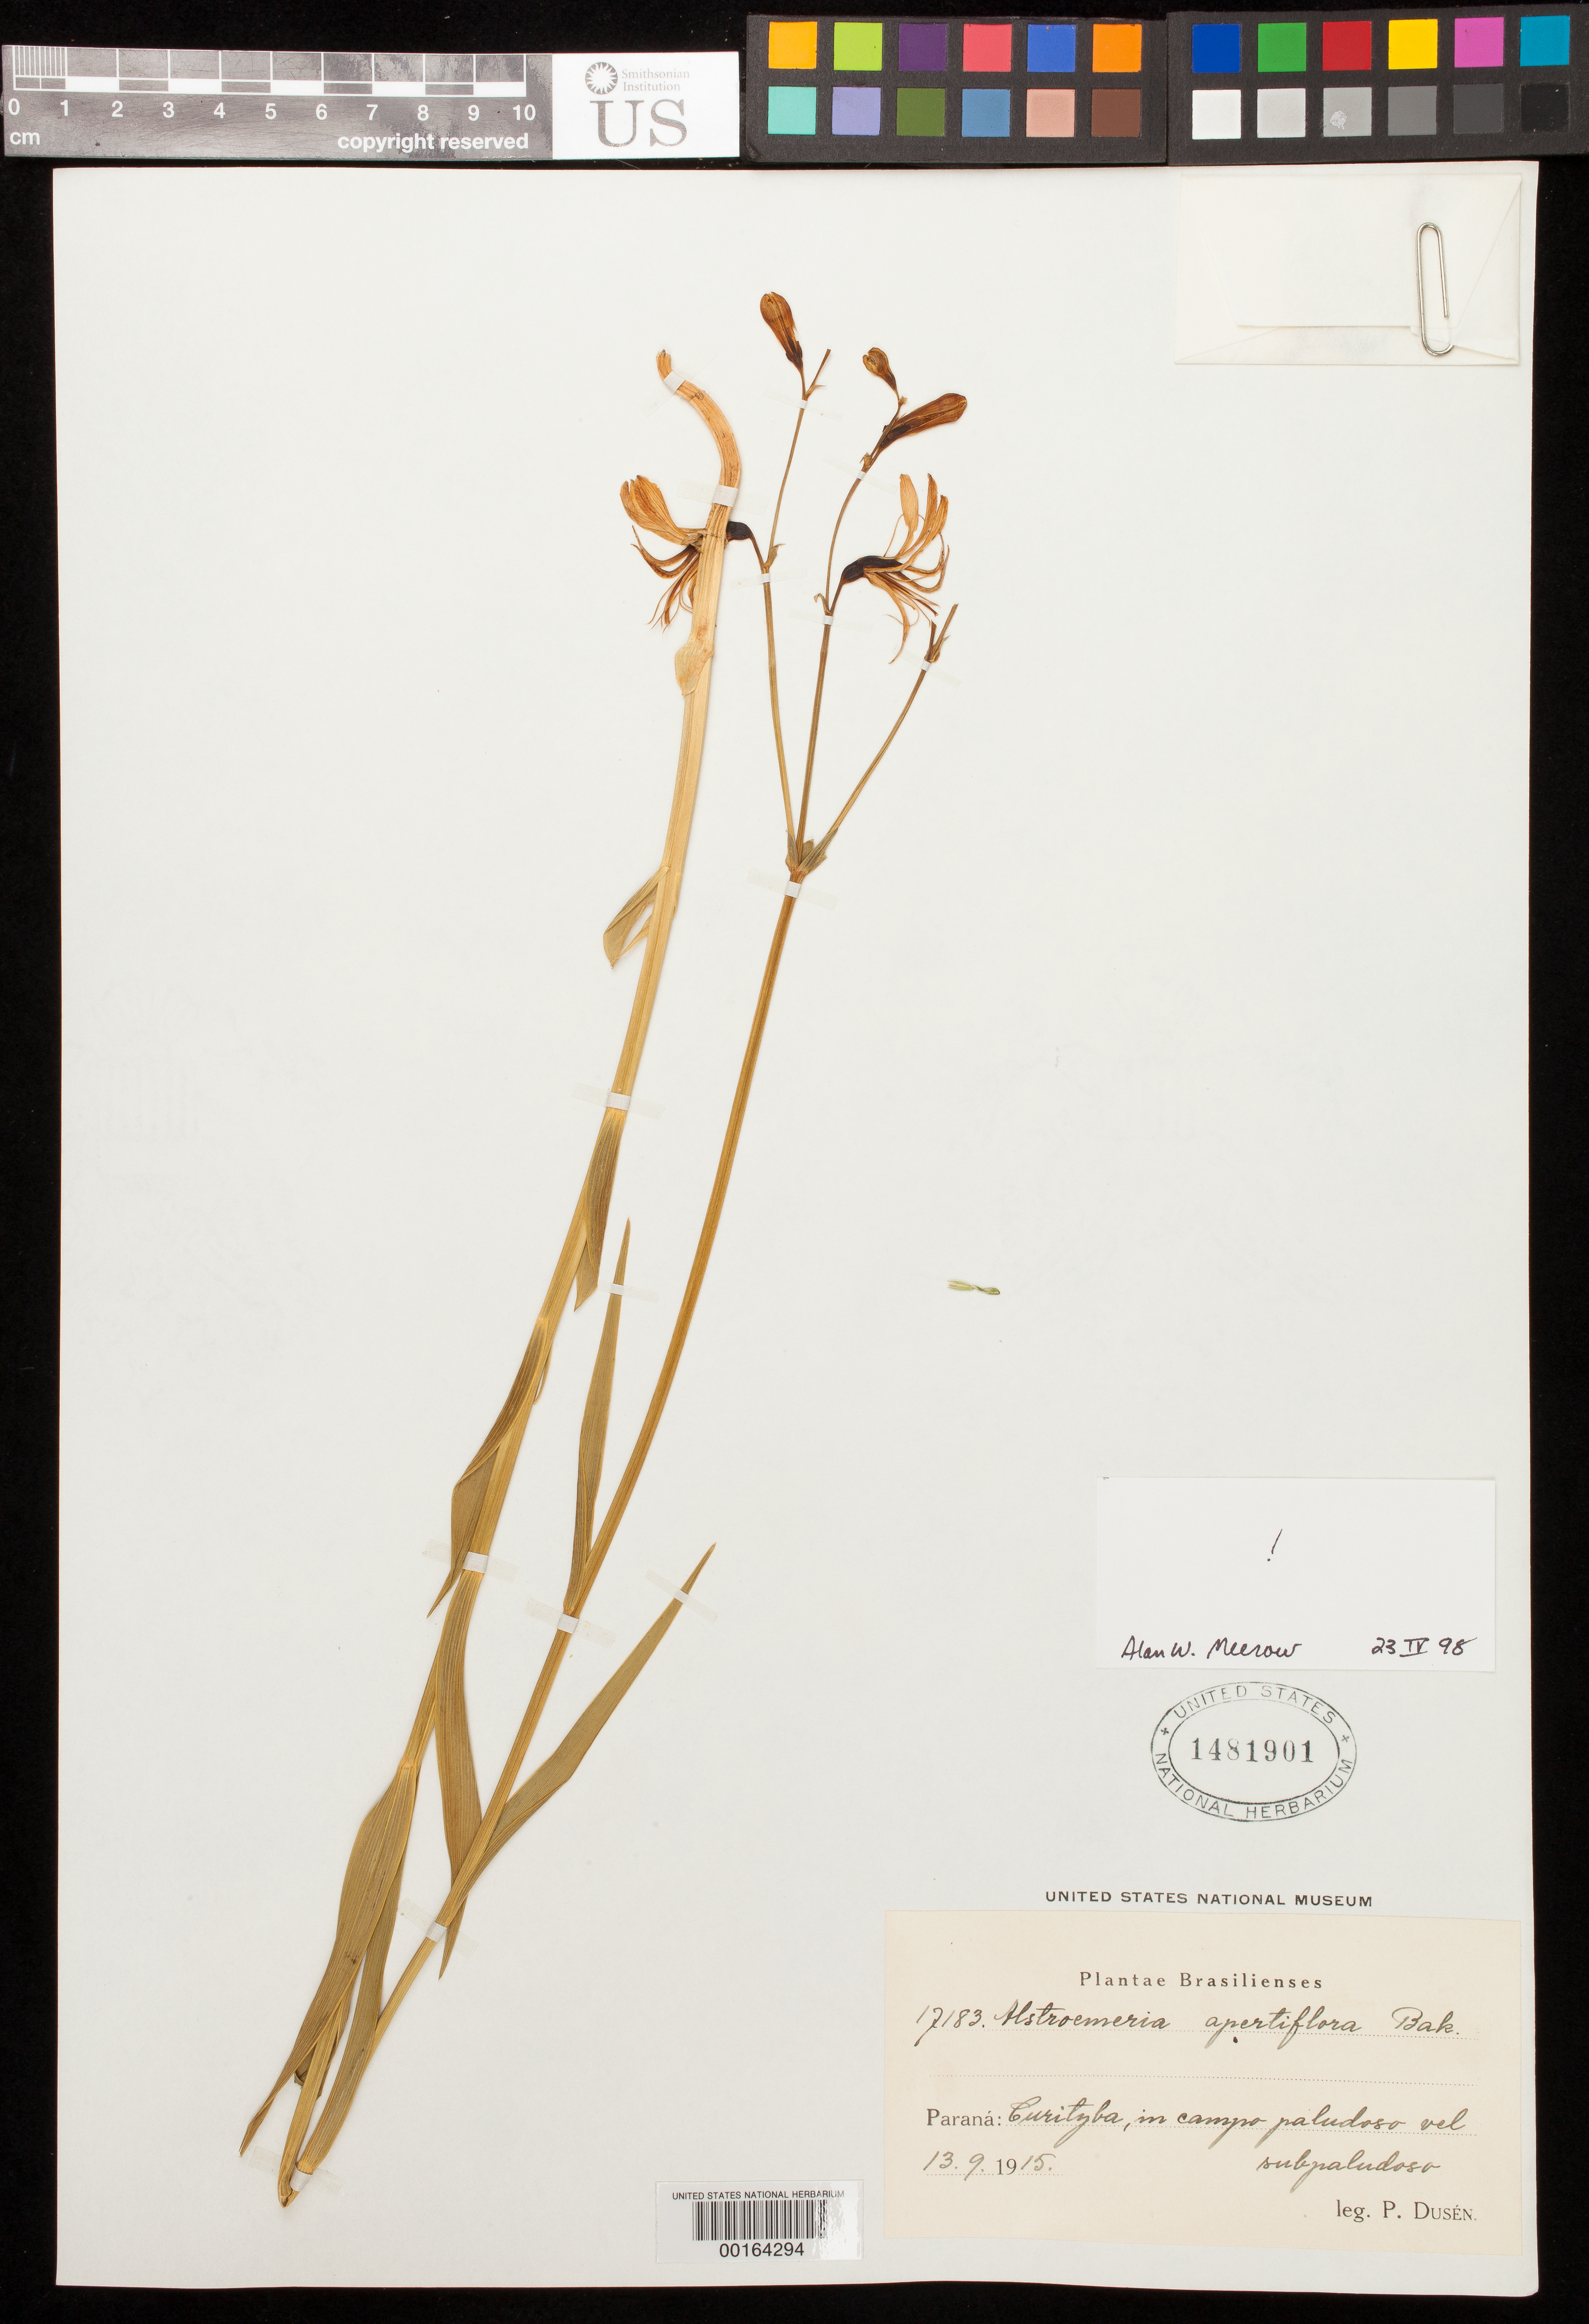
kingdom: Plantae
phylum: Tracheophyta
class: Liliopsida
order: Liliales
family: Alstroemeriaceae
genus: Alstroemeria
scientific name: Alstroemeria apertiflora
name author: Baker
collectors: P. Dusén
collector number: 17183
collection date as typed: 13 Sep 1915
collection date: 1915-09-13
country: Brazil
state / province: Paraná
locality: Curitiba, in campo paludoso vel subpaludoso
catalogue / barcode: US 1481901